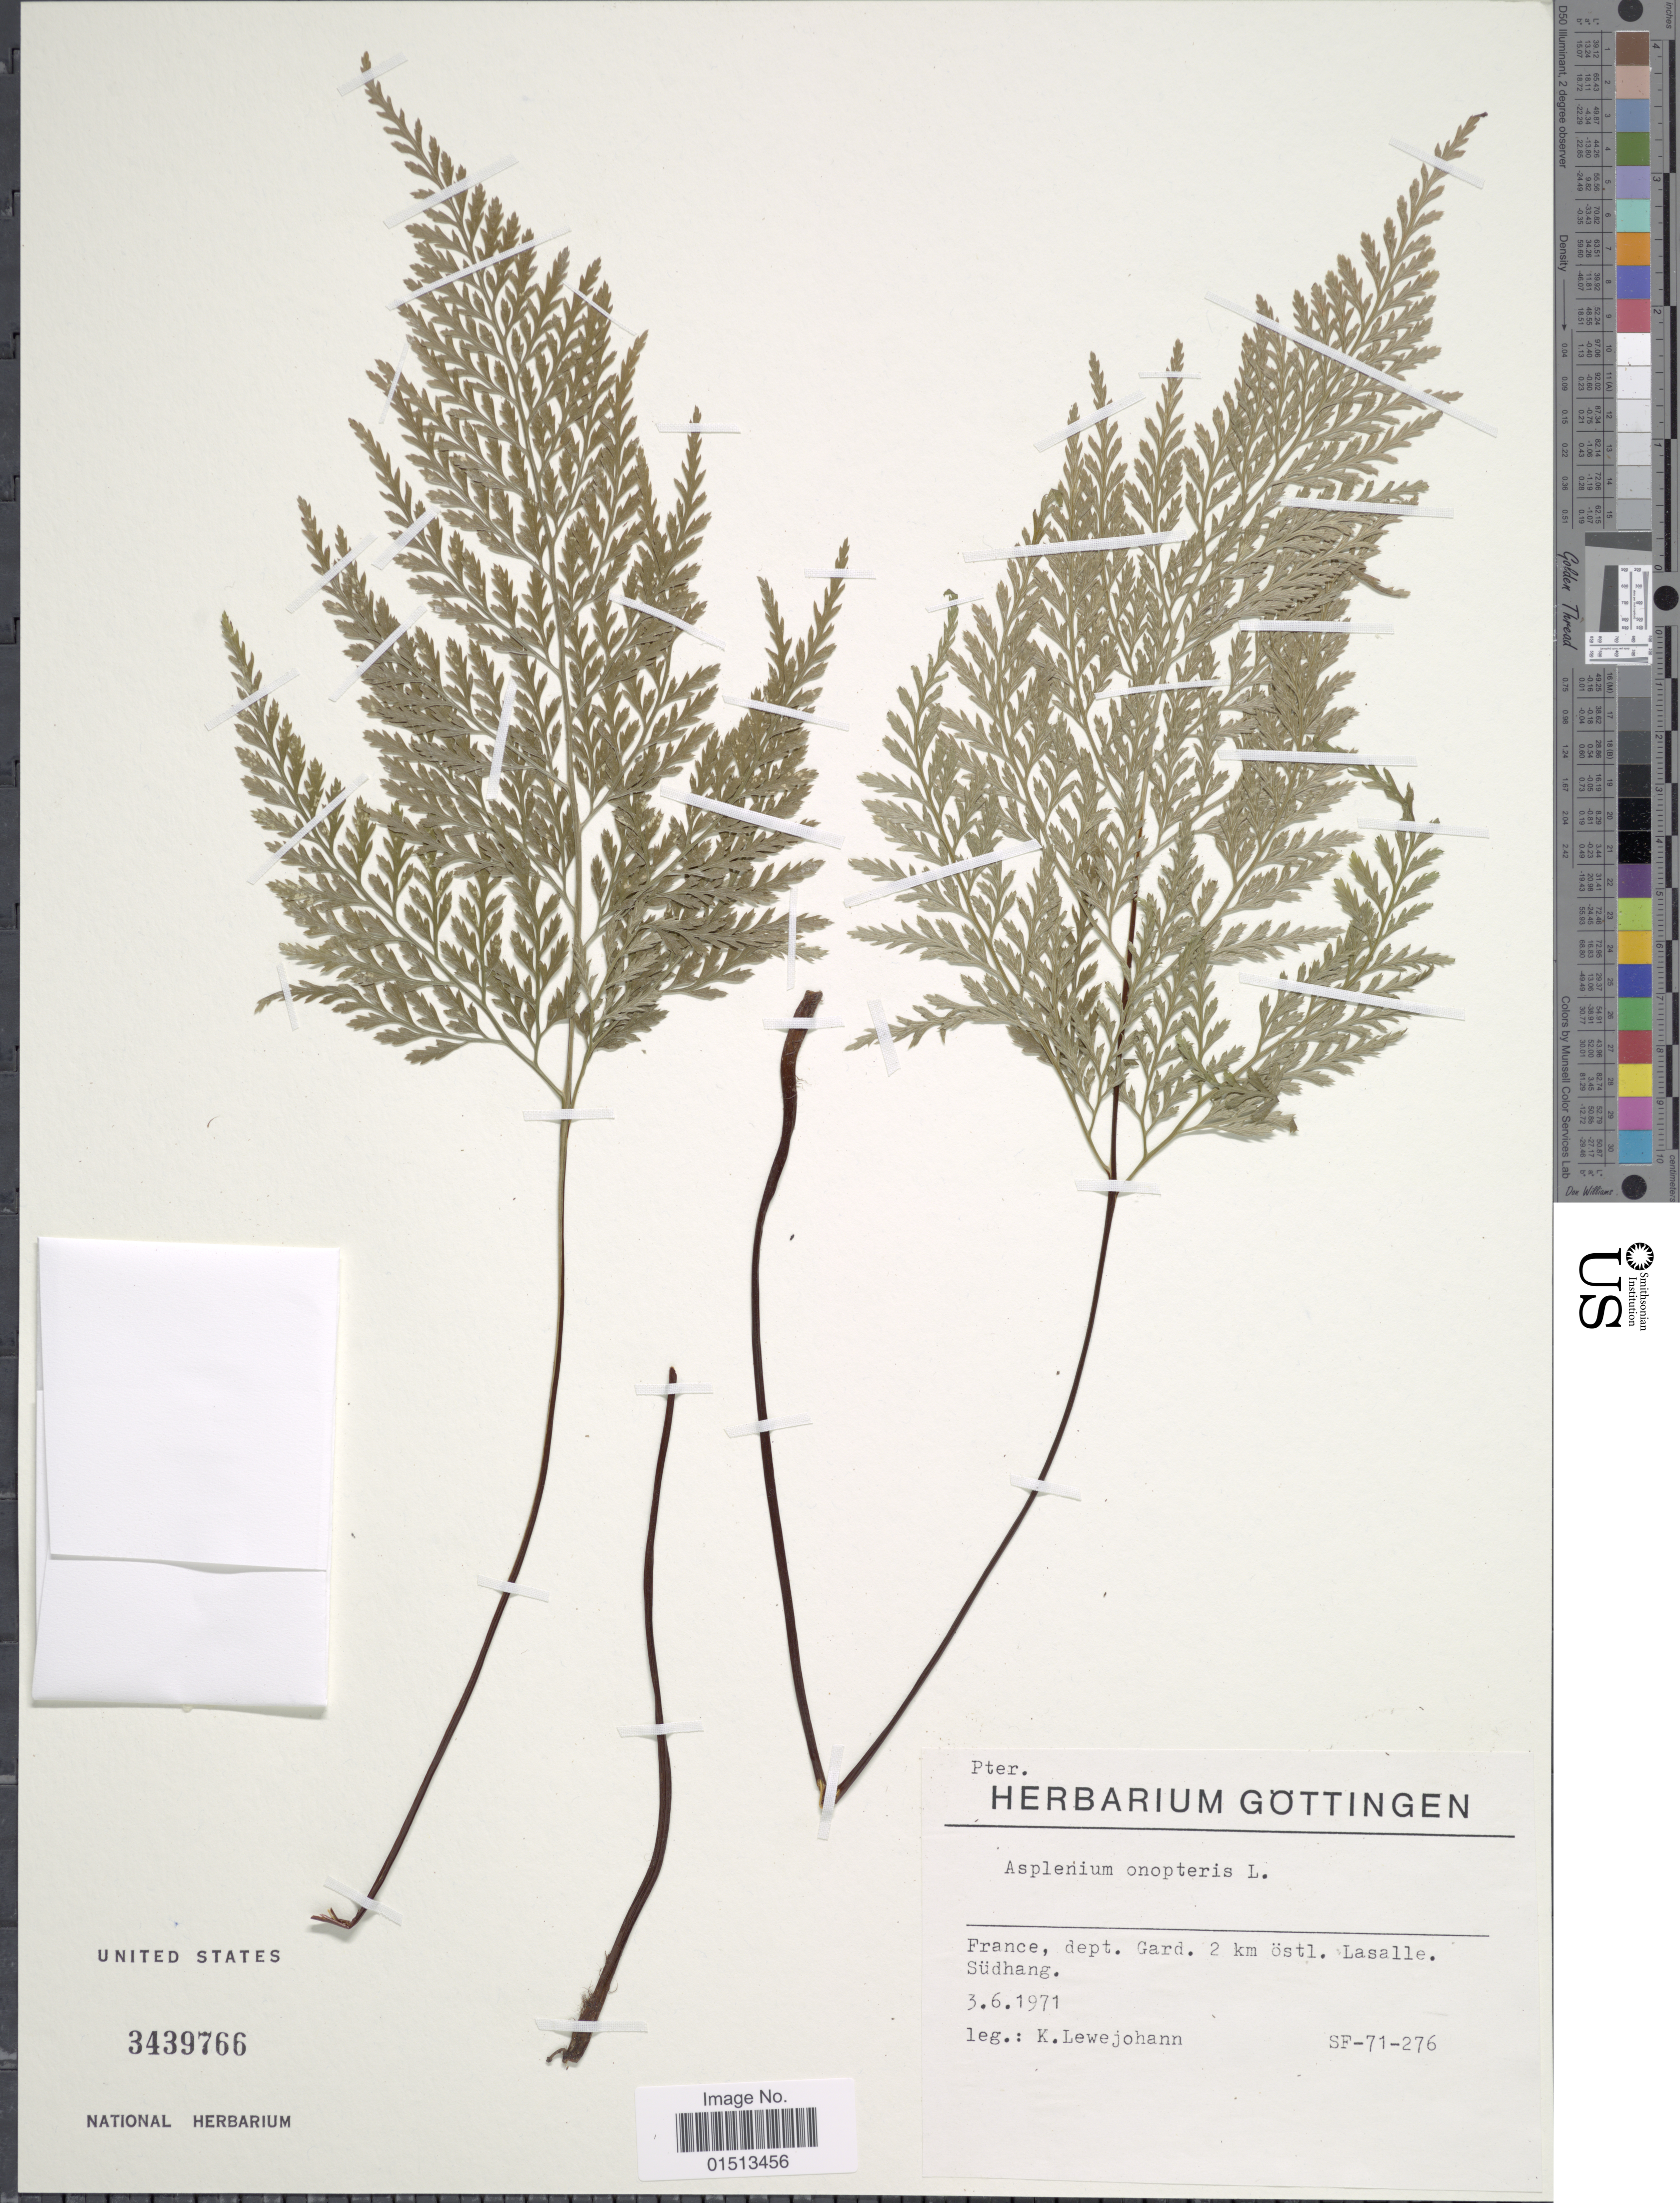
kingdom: Plantae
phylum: Tracheophyta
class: Polypodiopsida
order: Polypodiales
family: Aspleniaceae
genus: Asplenium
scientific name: Asplenium adiantum-nigrum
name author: L.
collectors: K. Lewejohann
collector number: SF-71-276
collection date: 1971-06-03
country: France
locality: Dept. Gard. 2 km östl. Lasalle. Südhang.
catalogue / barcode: US 3439766